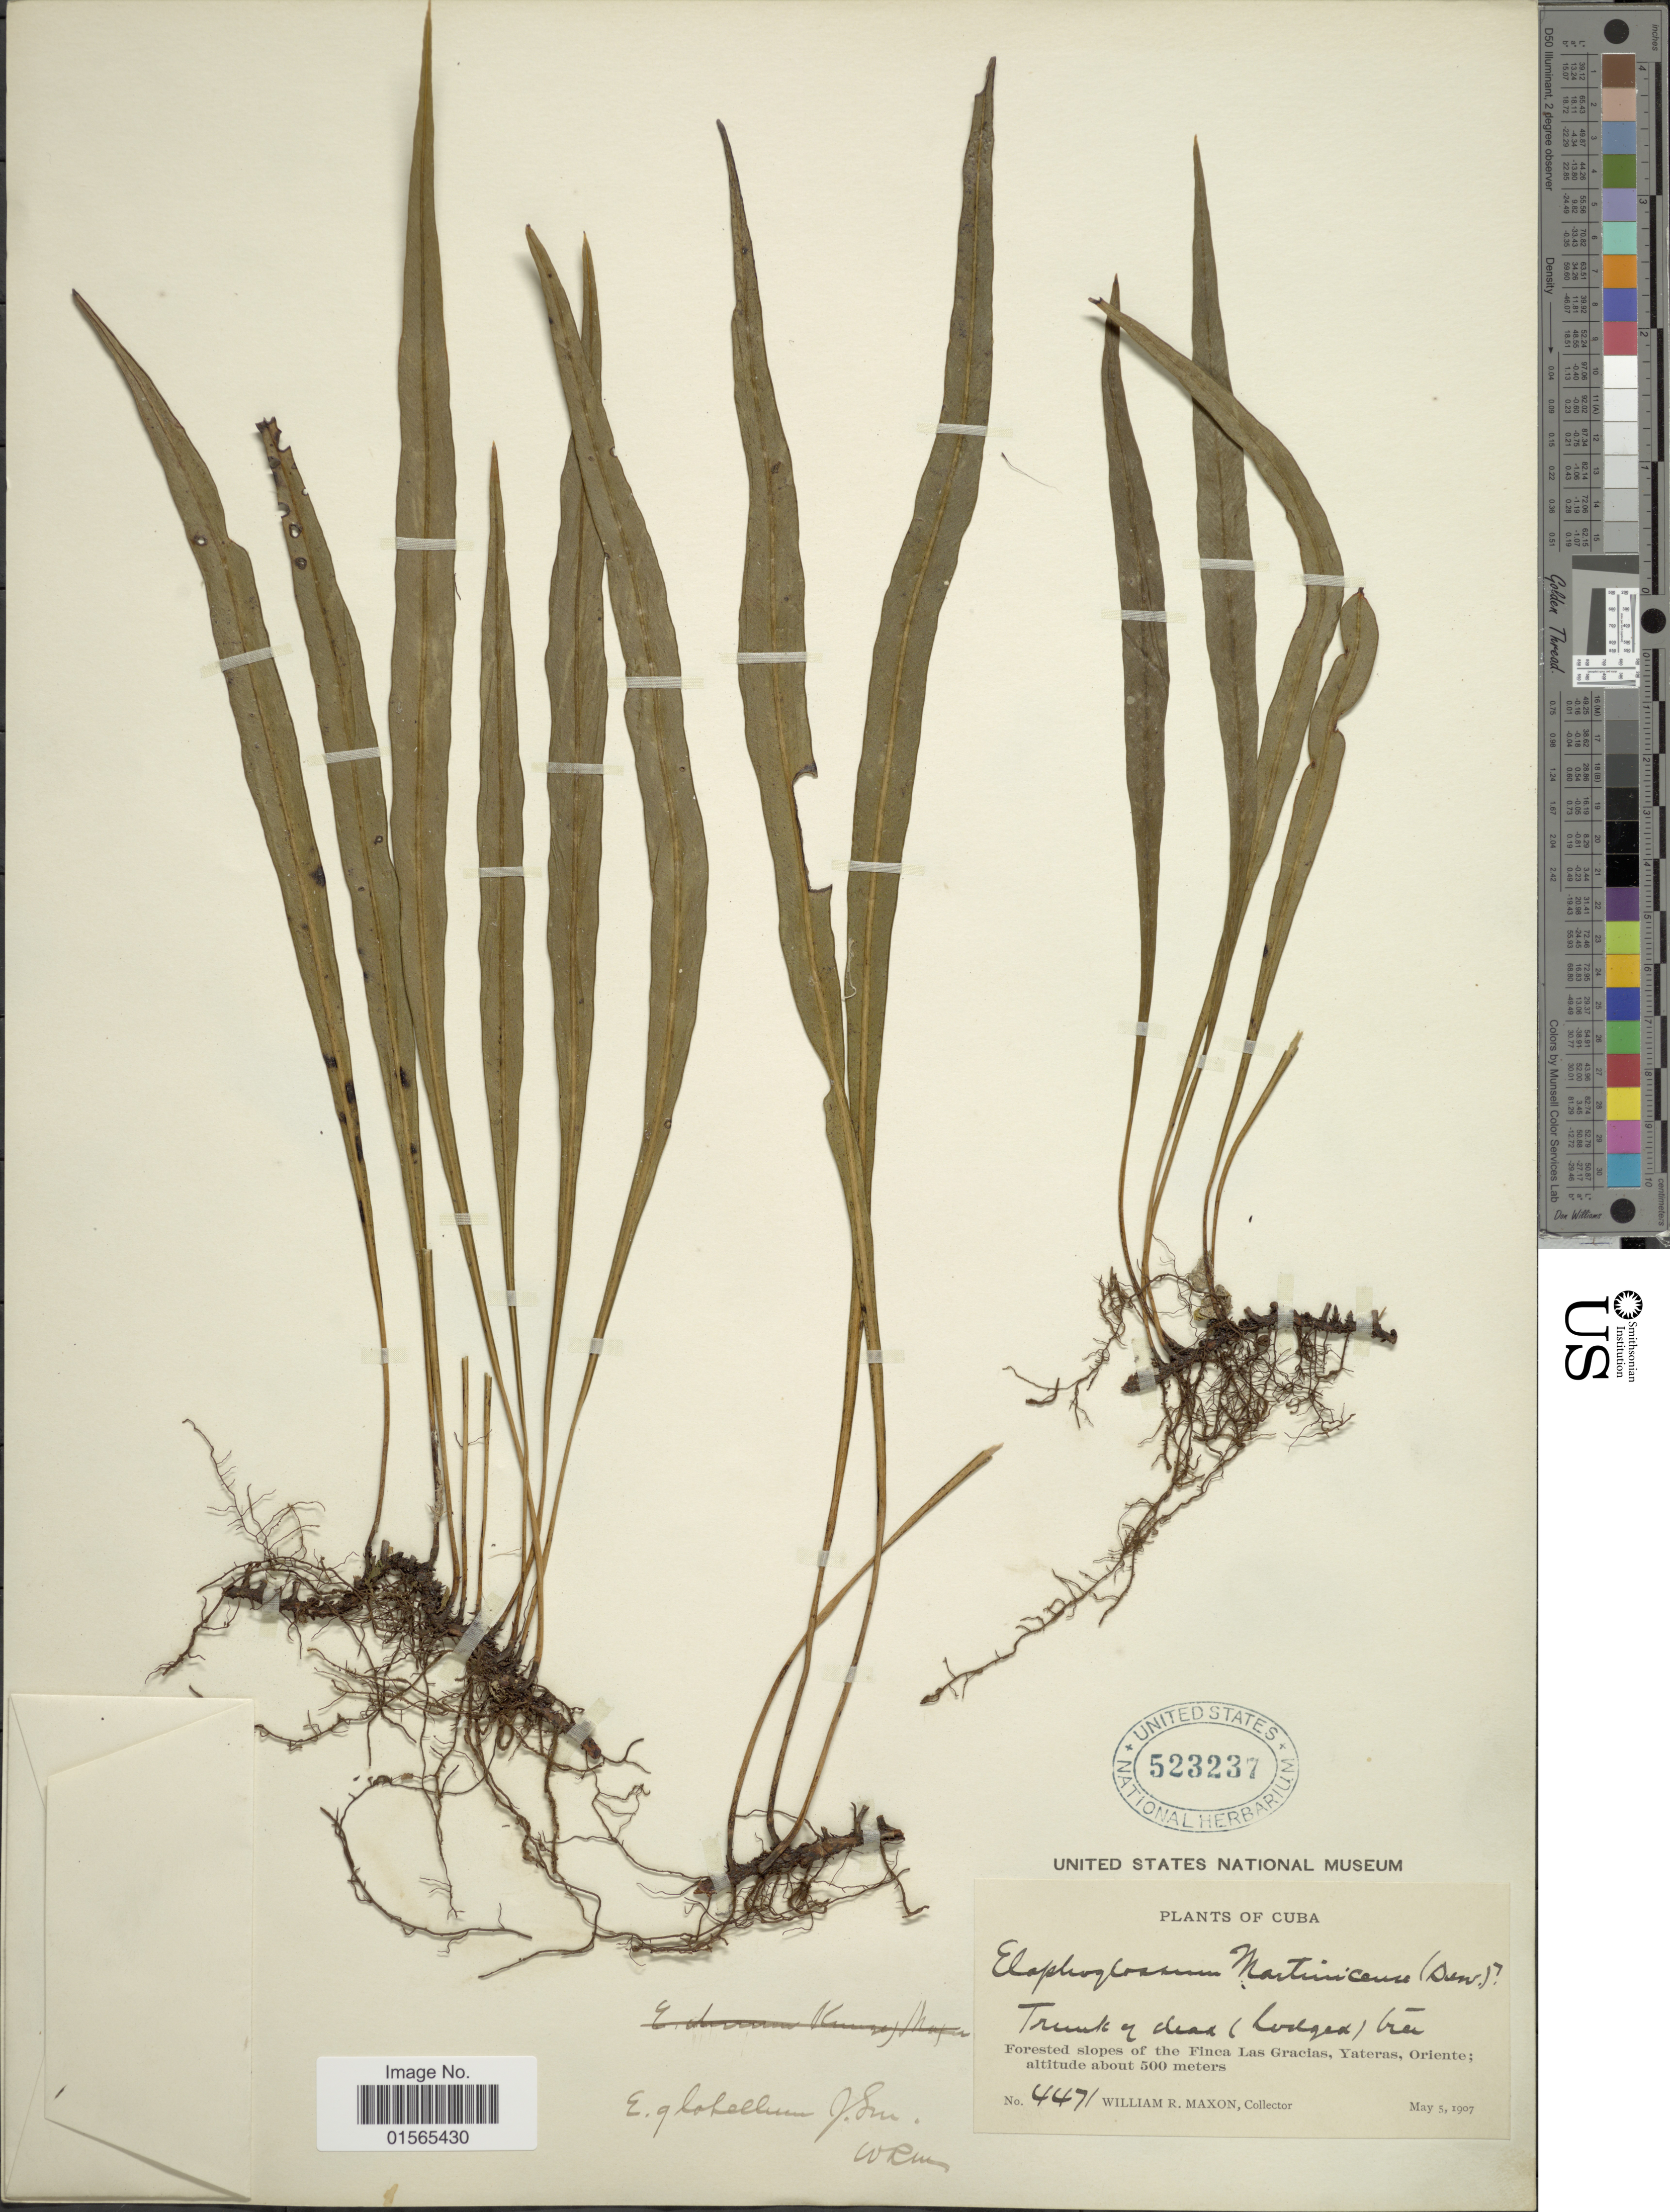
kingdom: Plantae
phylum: Tracheophyta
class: Polypodiopsida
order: Polypodiales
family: Dryopteridaceae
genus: Elaphoglossum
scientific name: Elaphoglossum glabellum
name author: J. Sm.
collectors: W. R. Maxon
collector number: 4471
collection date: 1907-05-05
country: Cuba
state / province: Oriente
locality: Forested slopes of the Finca Las Gracias, Yateras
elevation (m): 500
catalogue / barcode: US 523237